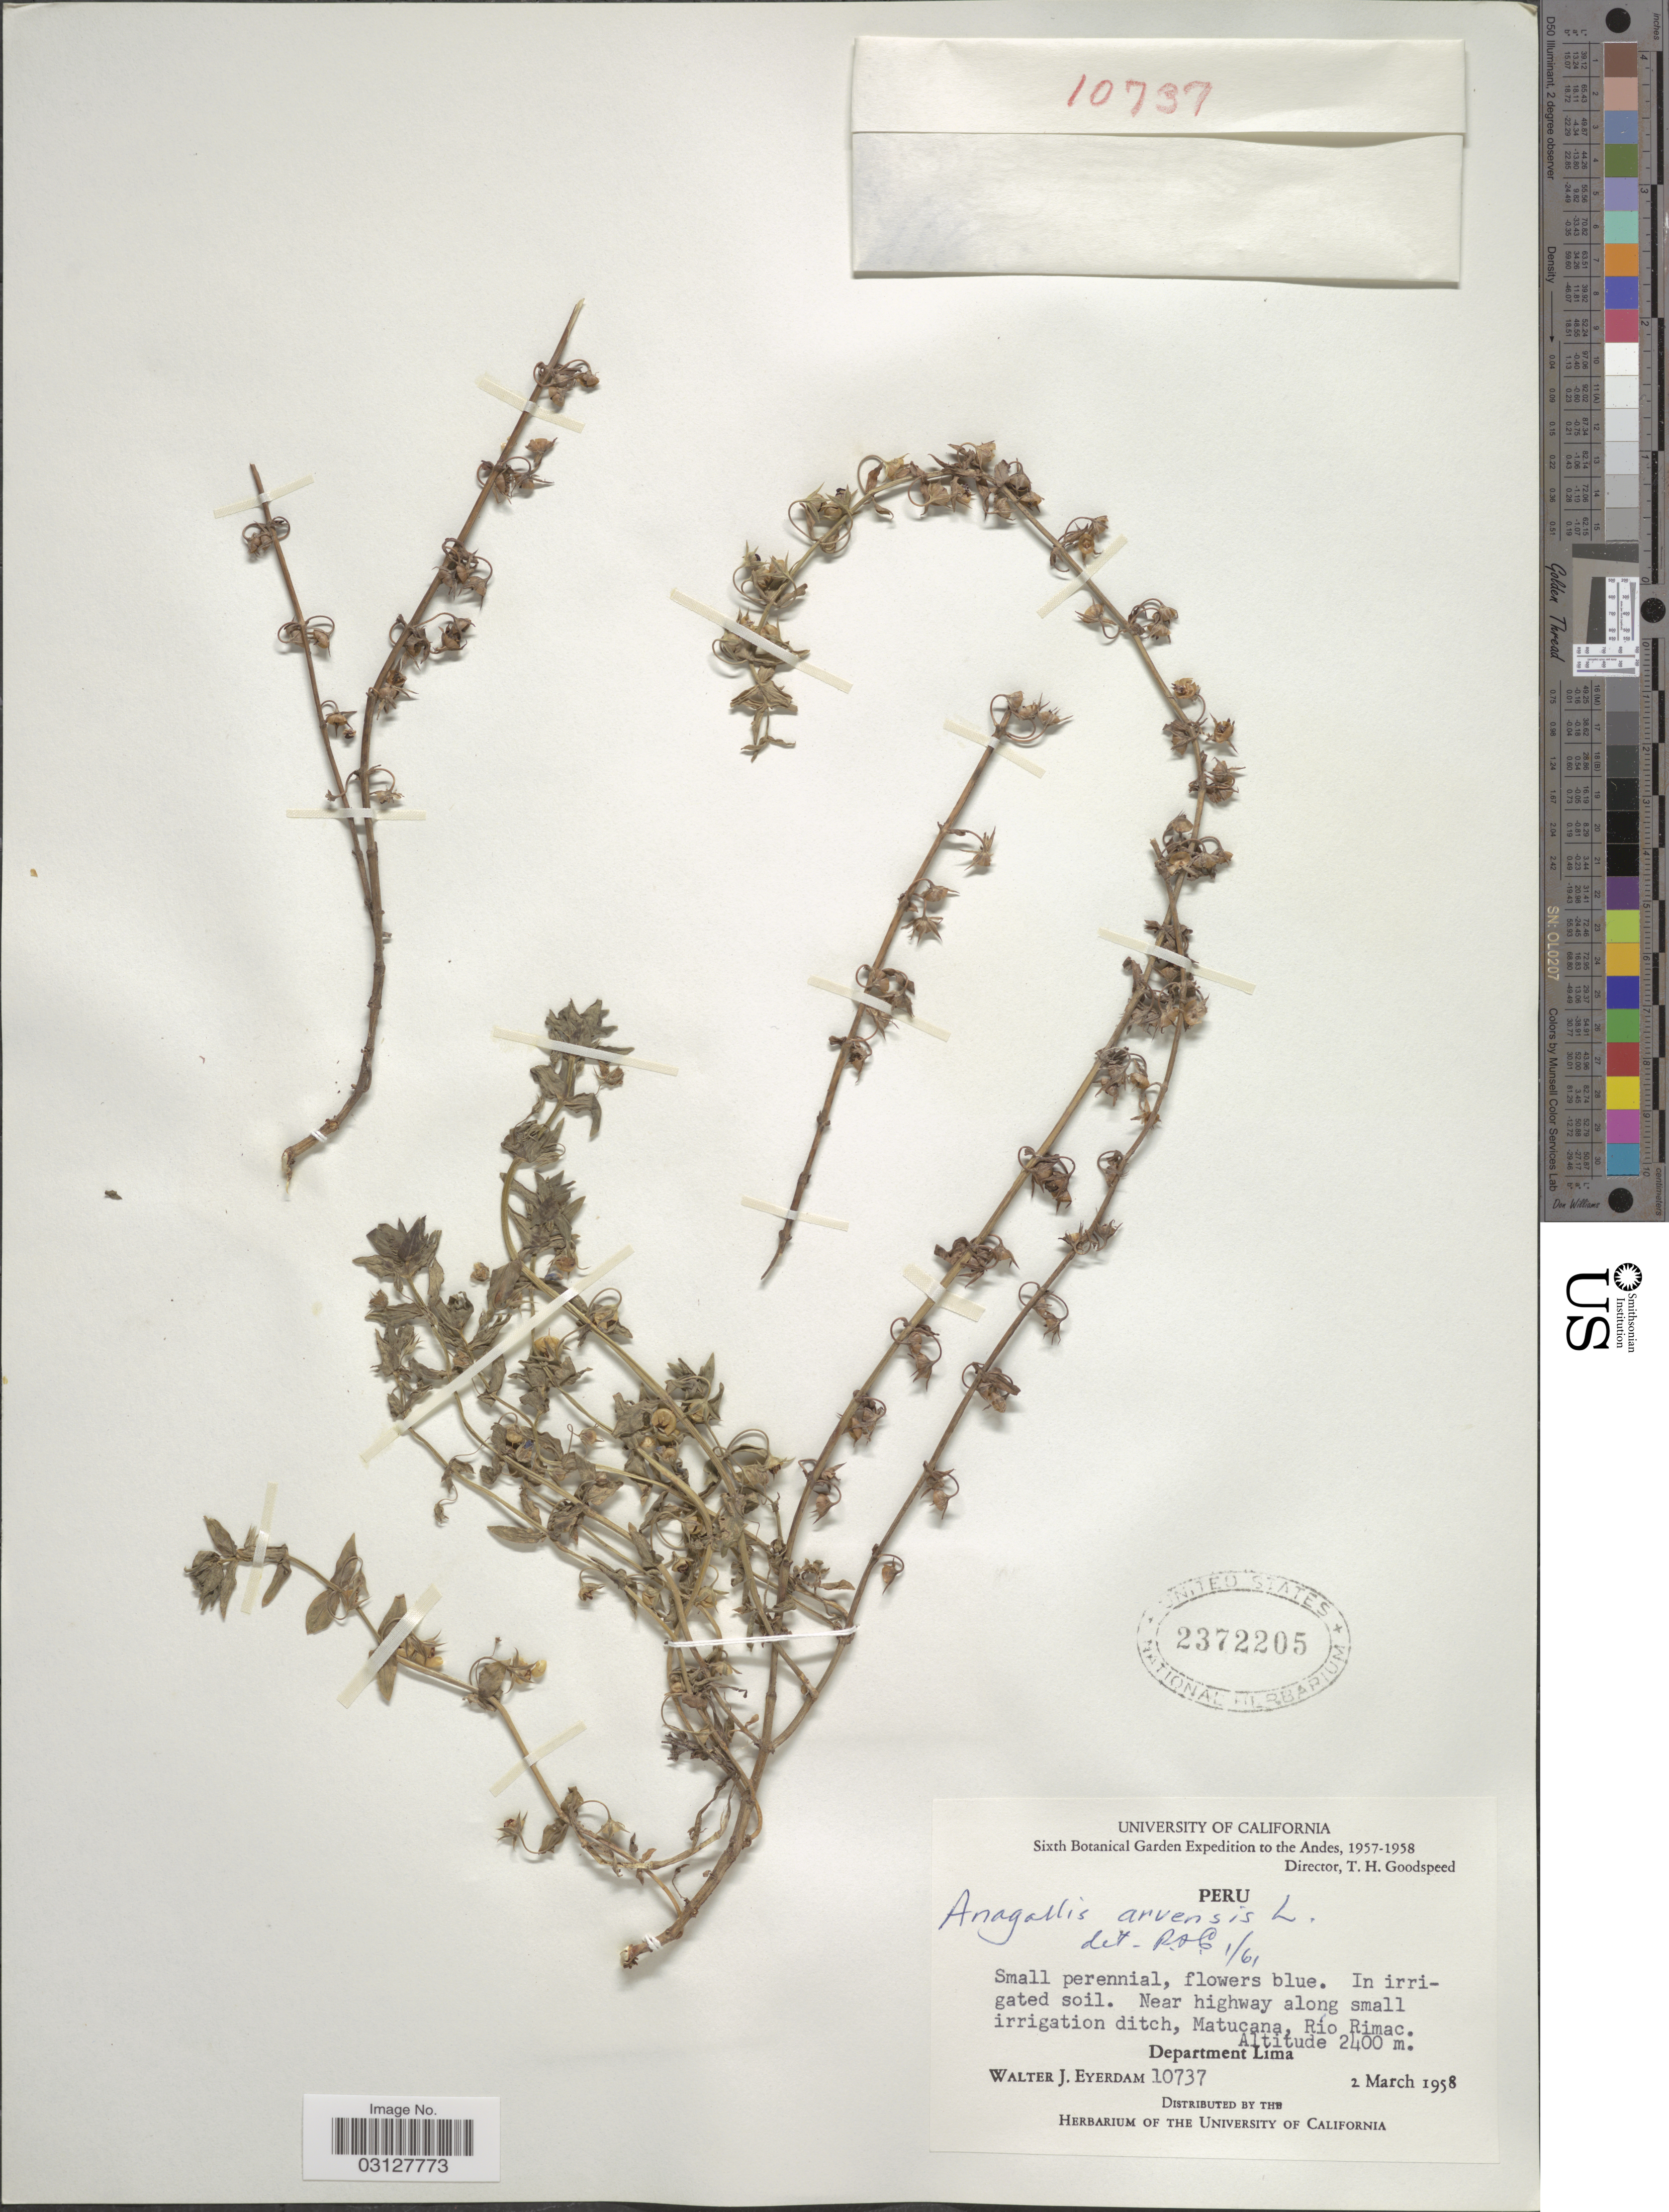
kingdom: Plantae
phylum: Tracheophyta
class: Magnoliopsida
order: Ericales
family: Primulaceae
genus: Anagallis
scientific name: Anagallis arvensis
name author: L.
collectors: W. J. Eyerdam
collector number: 10737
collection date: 1958-03-02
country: Peru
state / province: Lima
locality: The Andes, Near highway along small irrigation ditch, Matucana, Rio Rimac, Department Lima.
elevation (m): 2400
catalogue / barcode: US 2372205